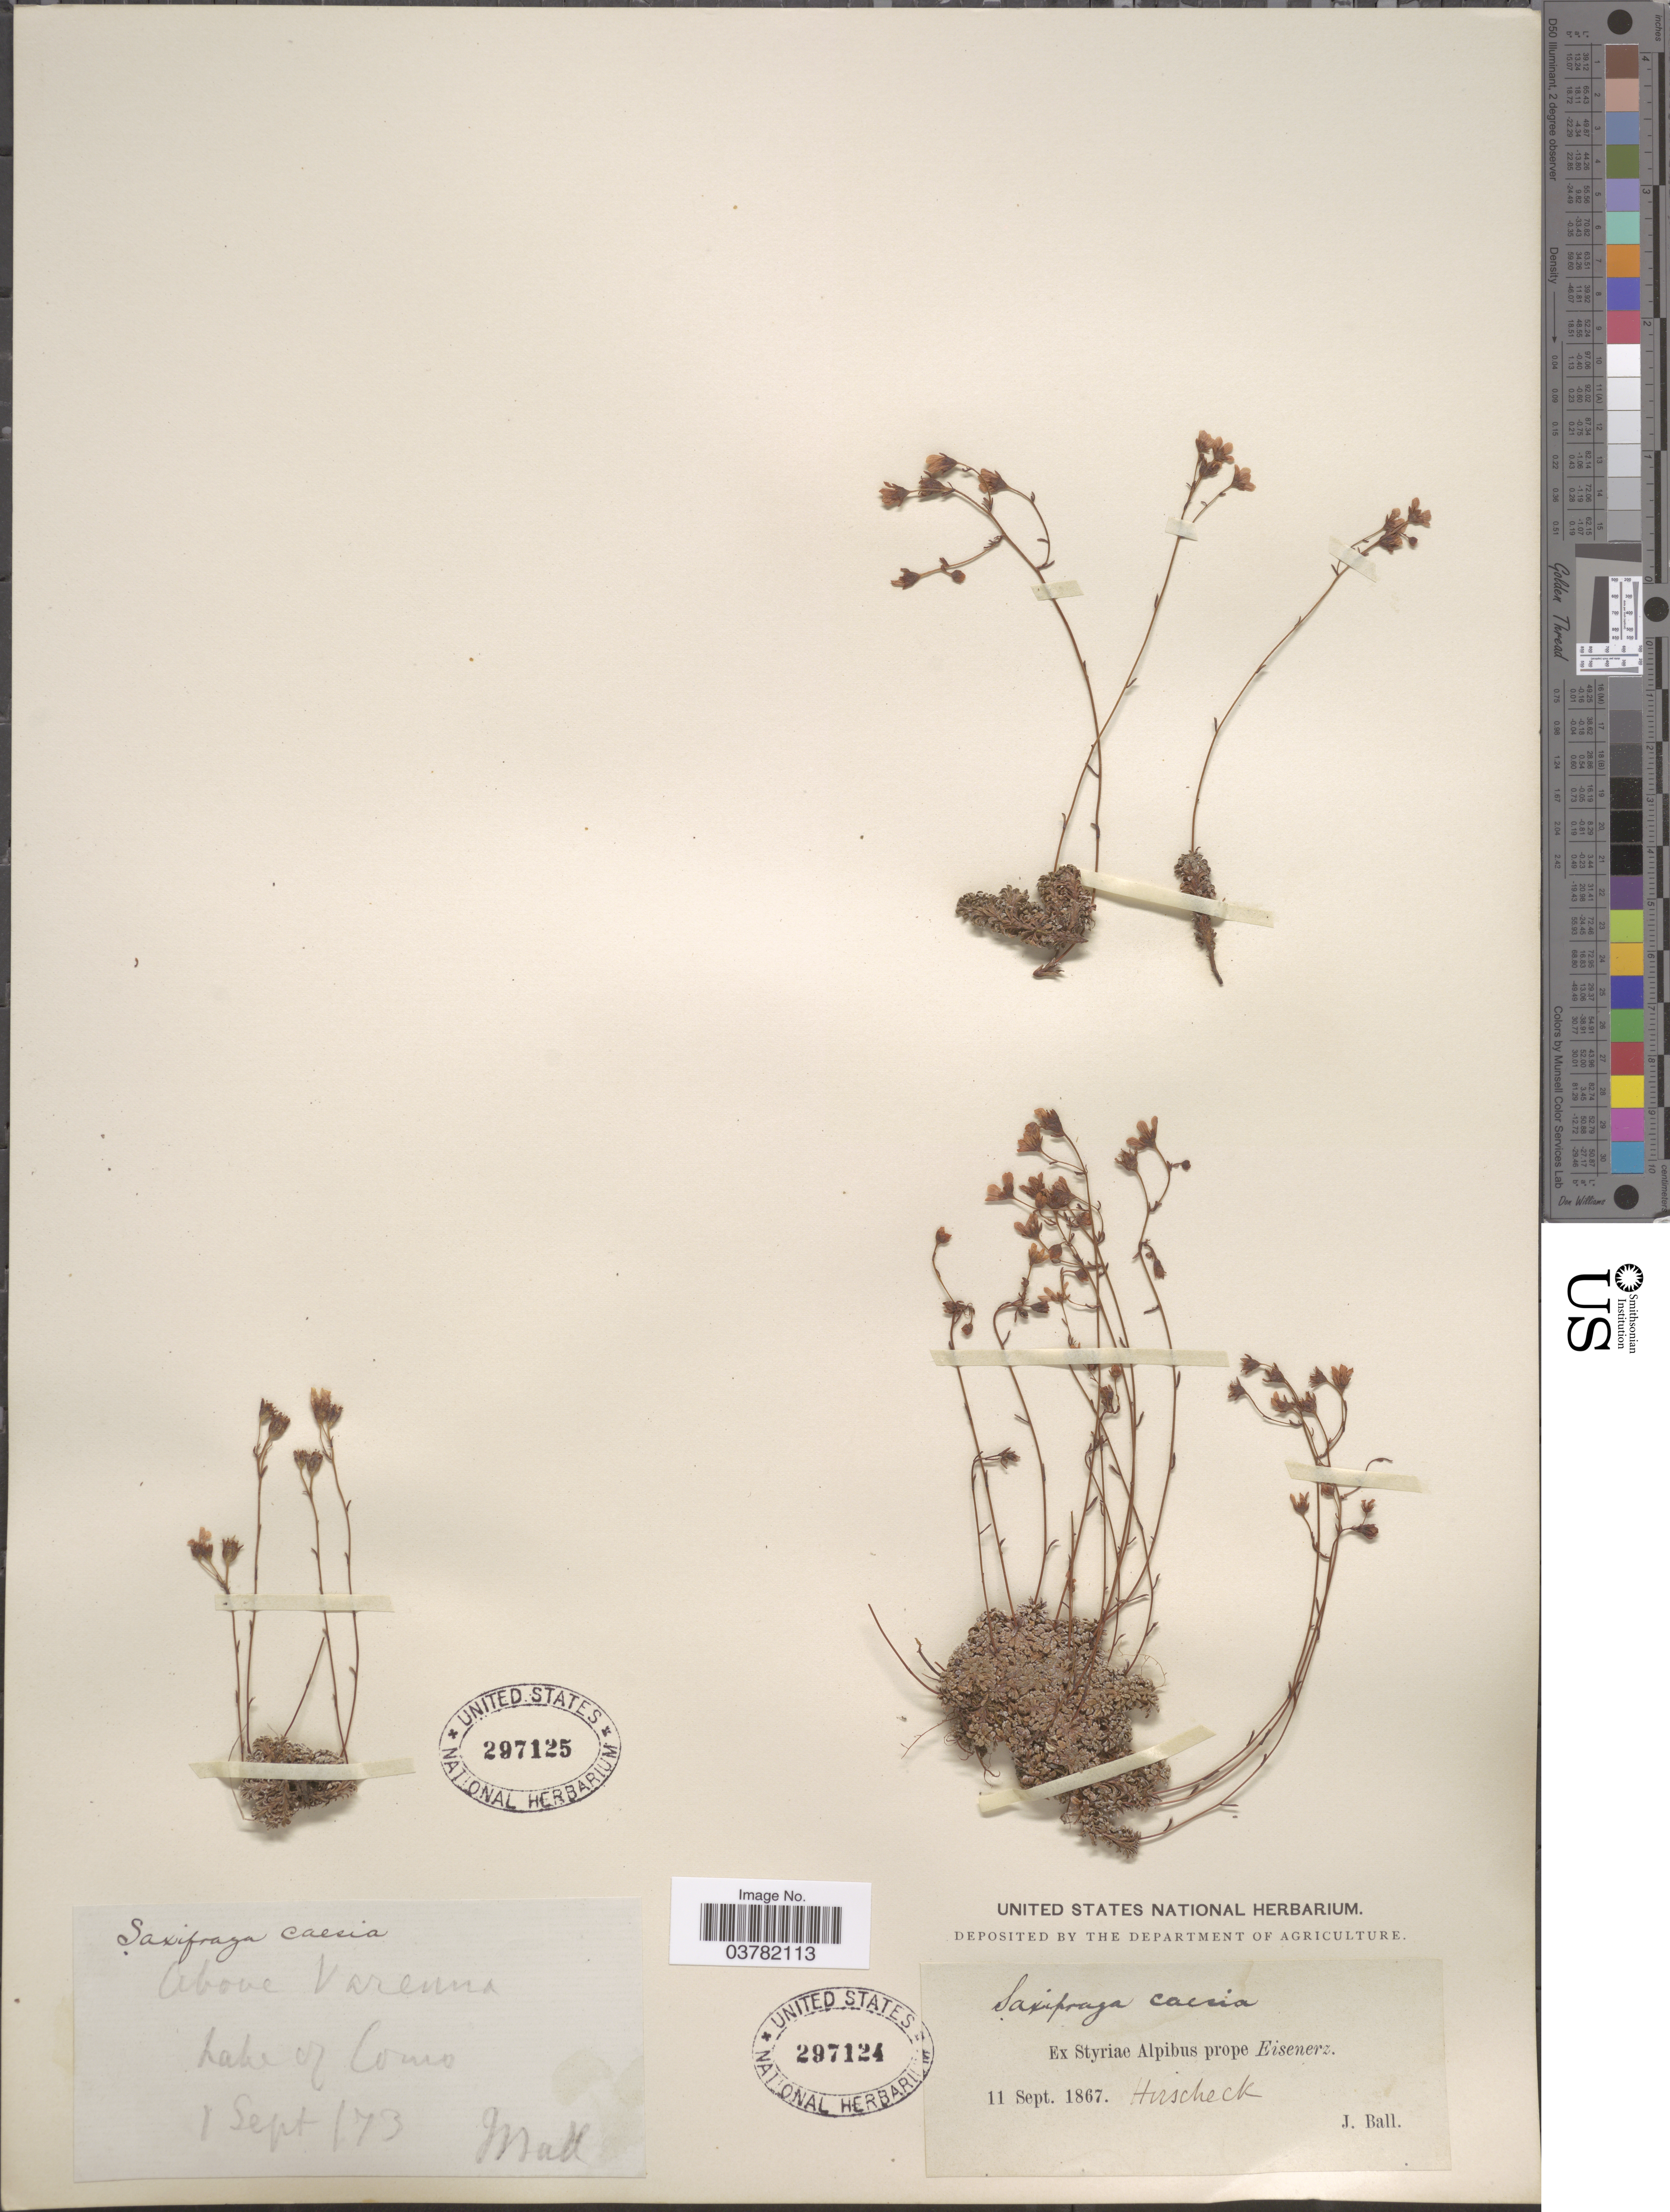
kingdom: Plantae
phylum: Tracheophyta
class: Magnoliopsida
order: Saxifragales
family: Saxifragaceae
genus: Saxifraga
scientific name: Saxifraga caesia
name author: L.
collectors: J. Ball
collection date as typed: Transcribed d/m/y: 1/9/73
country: Italy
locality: Above Varenna. Lake of Como.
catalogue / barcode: US 297125